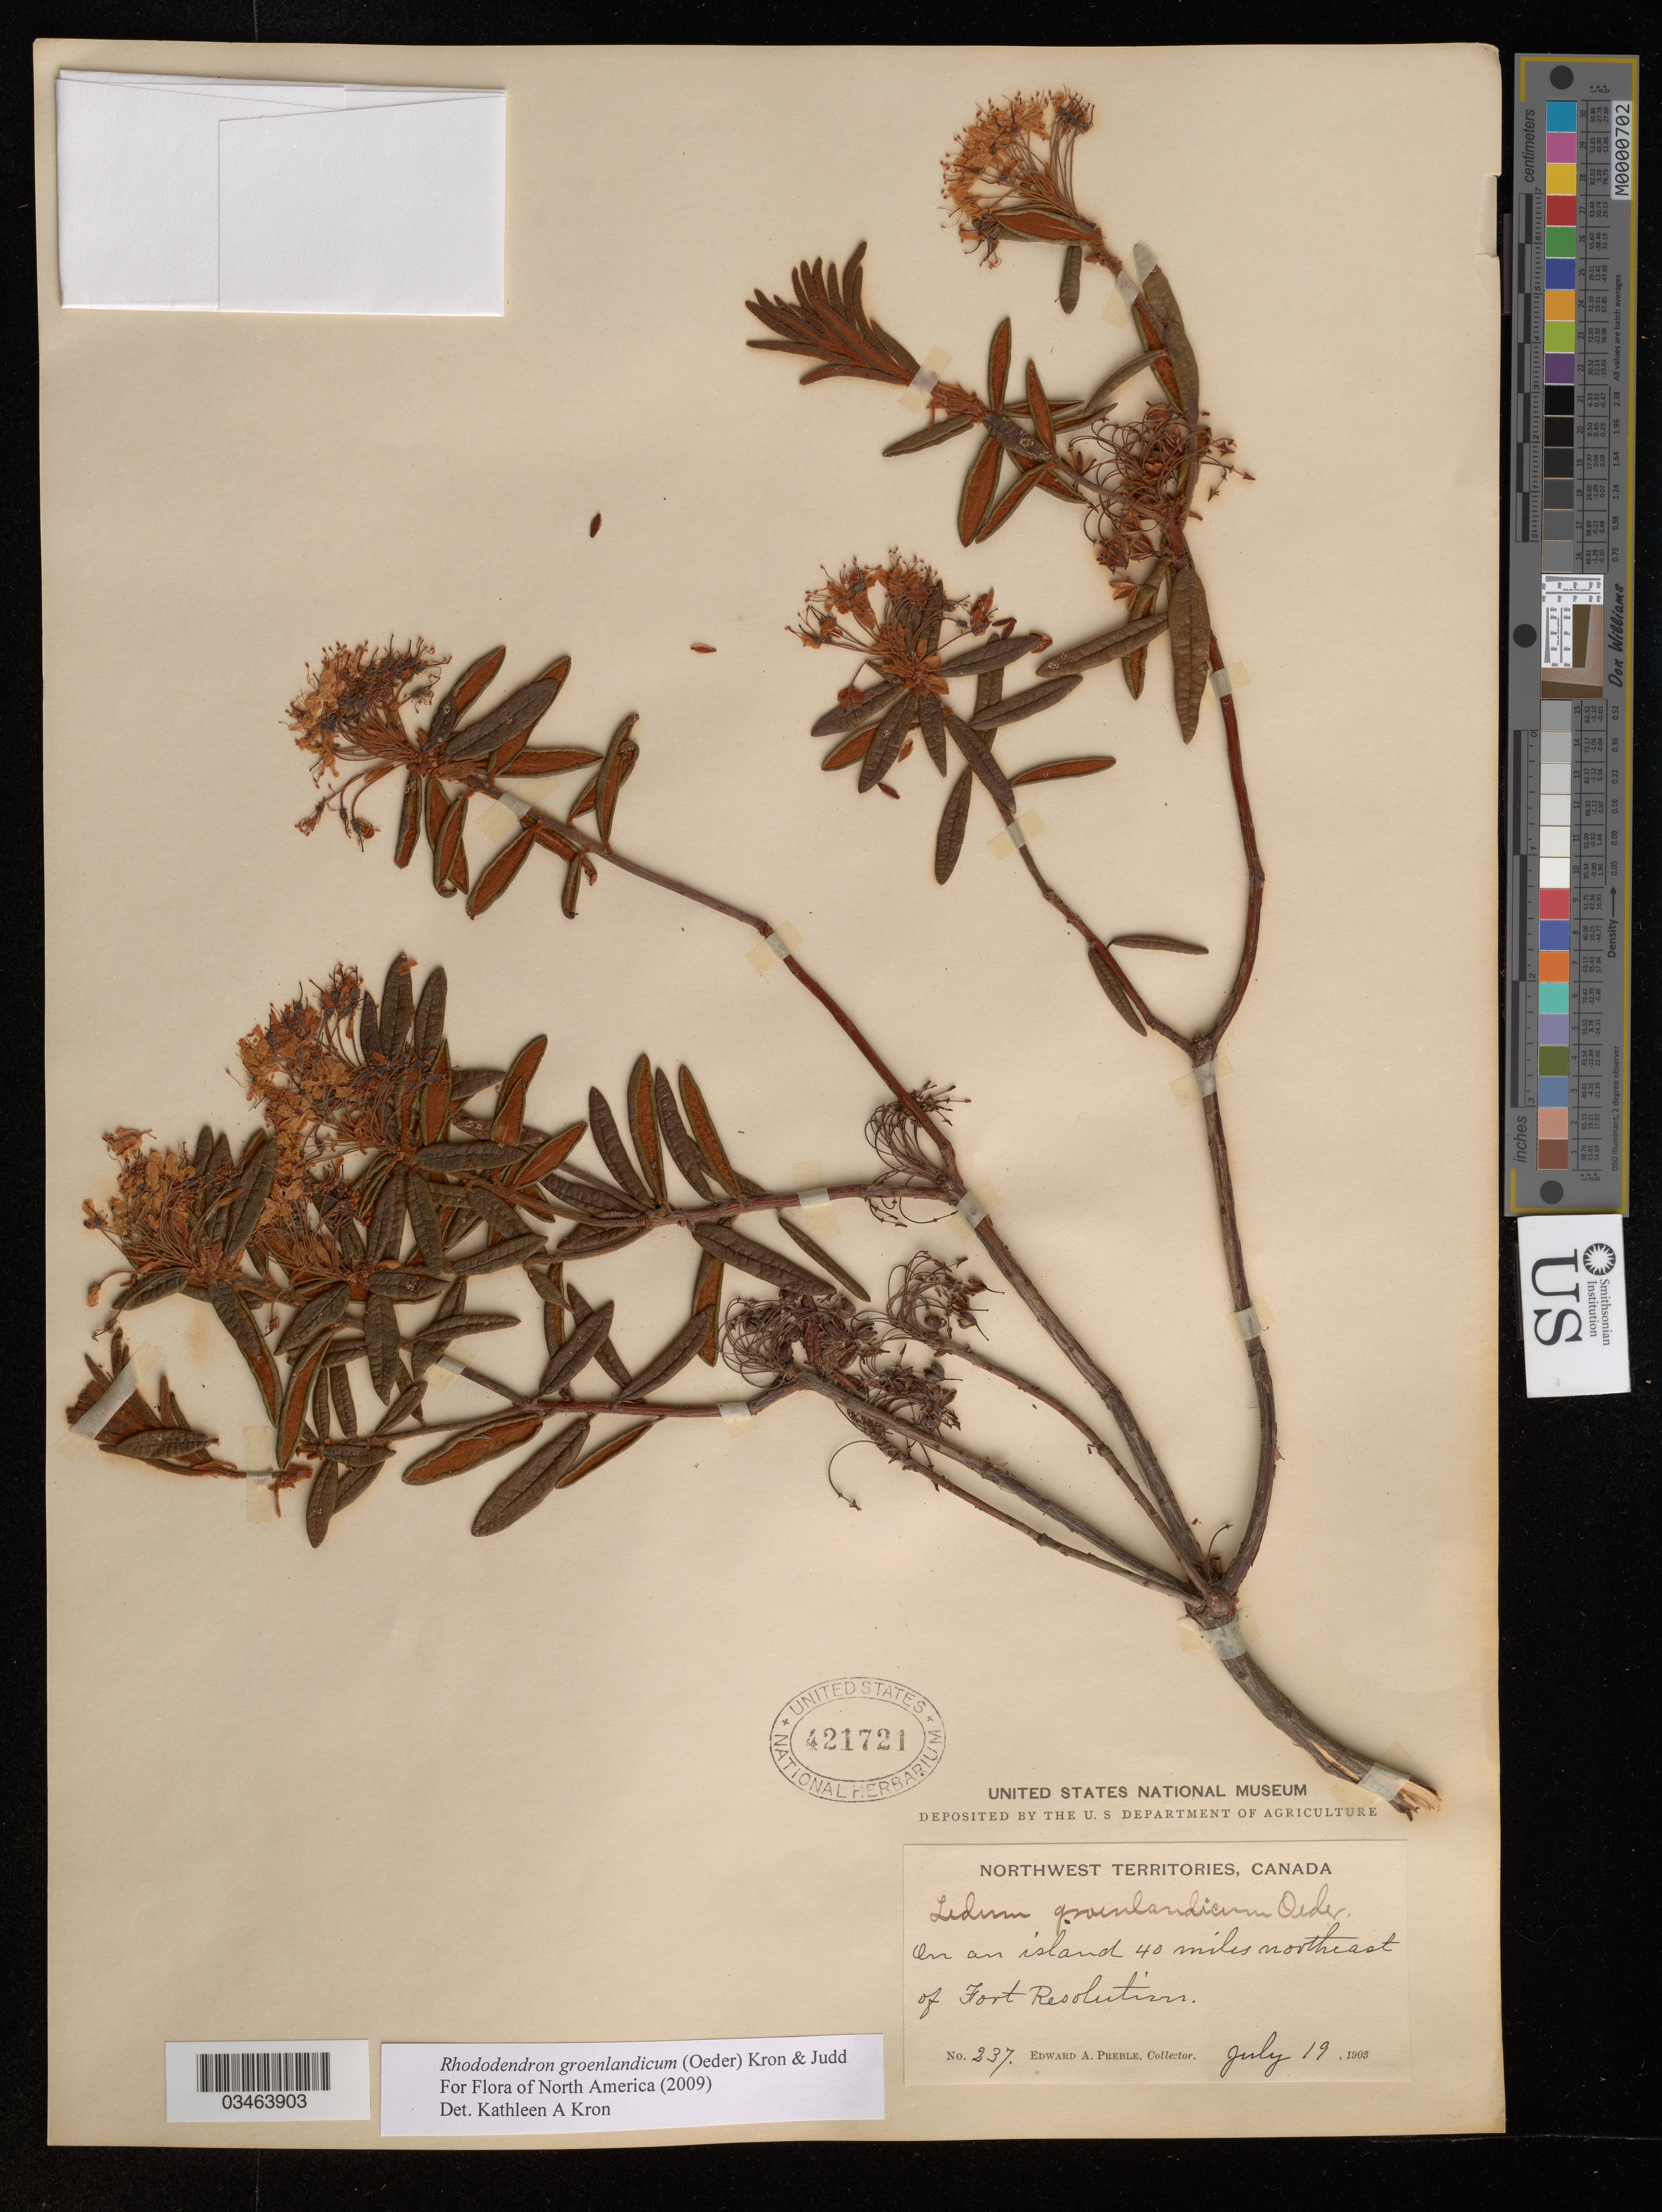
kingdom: Plantae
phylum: Tracheophyta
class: Magnoliopsida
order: Ericales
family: Ericaceae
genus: Rhododendron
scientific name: Rhododendron groenlandicum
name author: (Oeder) Kron & Judd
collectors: E. Preble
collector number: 237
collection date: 1903-07-19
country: Canada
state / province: Northwest Territories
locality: On an island 40 miles northeast of Fort Resolution.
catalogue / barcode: US 421721